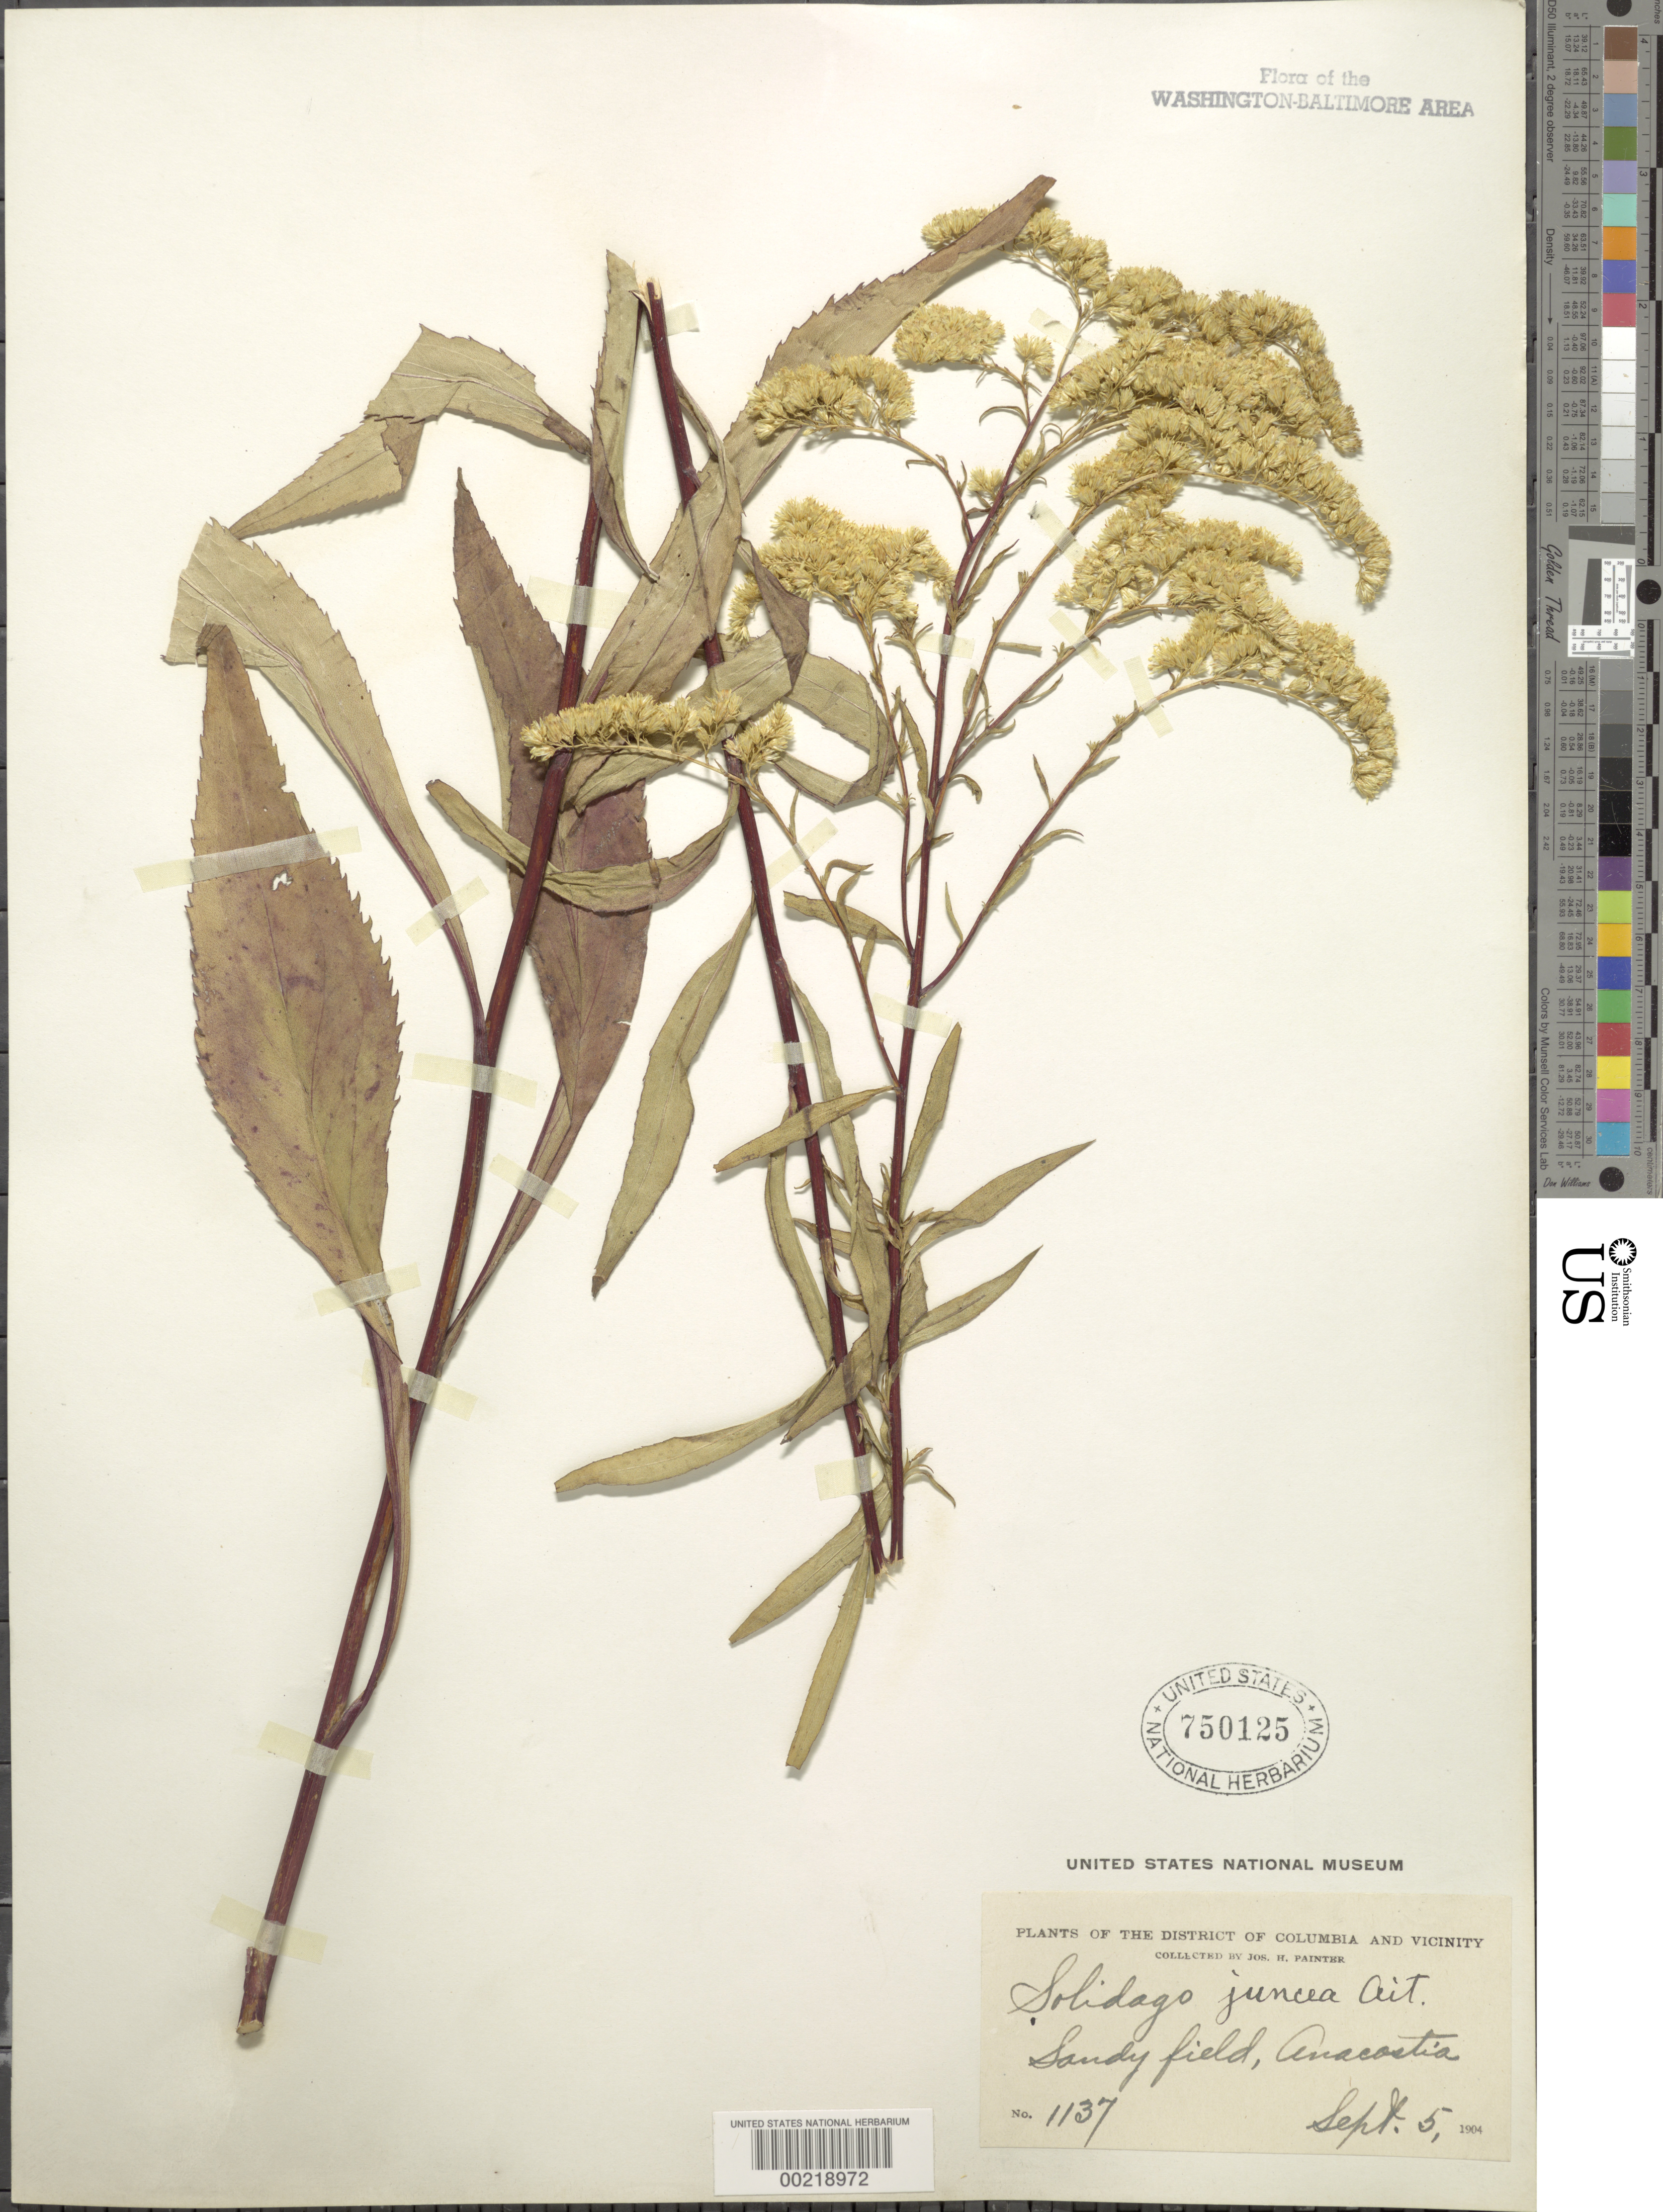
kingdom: Plantae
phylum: Tracheophyta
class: Magnoliopsida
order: Asterales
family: Asteraceae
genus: Solidago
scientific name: Solidago juncea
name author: Aiton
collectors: J. H. Painter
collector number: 1137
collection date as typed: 05 Sep 1904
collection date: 1904-09-05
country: United States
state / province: District of Columbia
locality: Anacostia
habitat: Sandy field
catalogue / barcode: US 750125